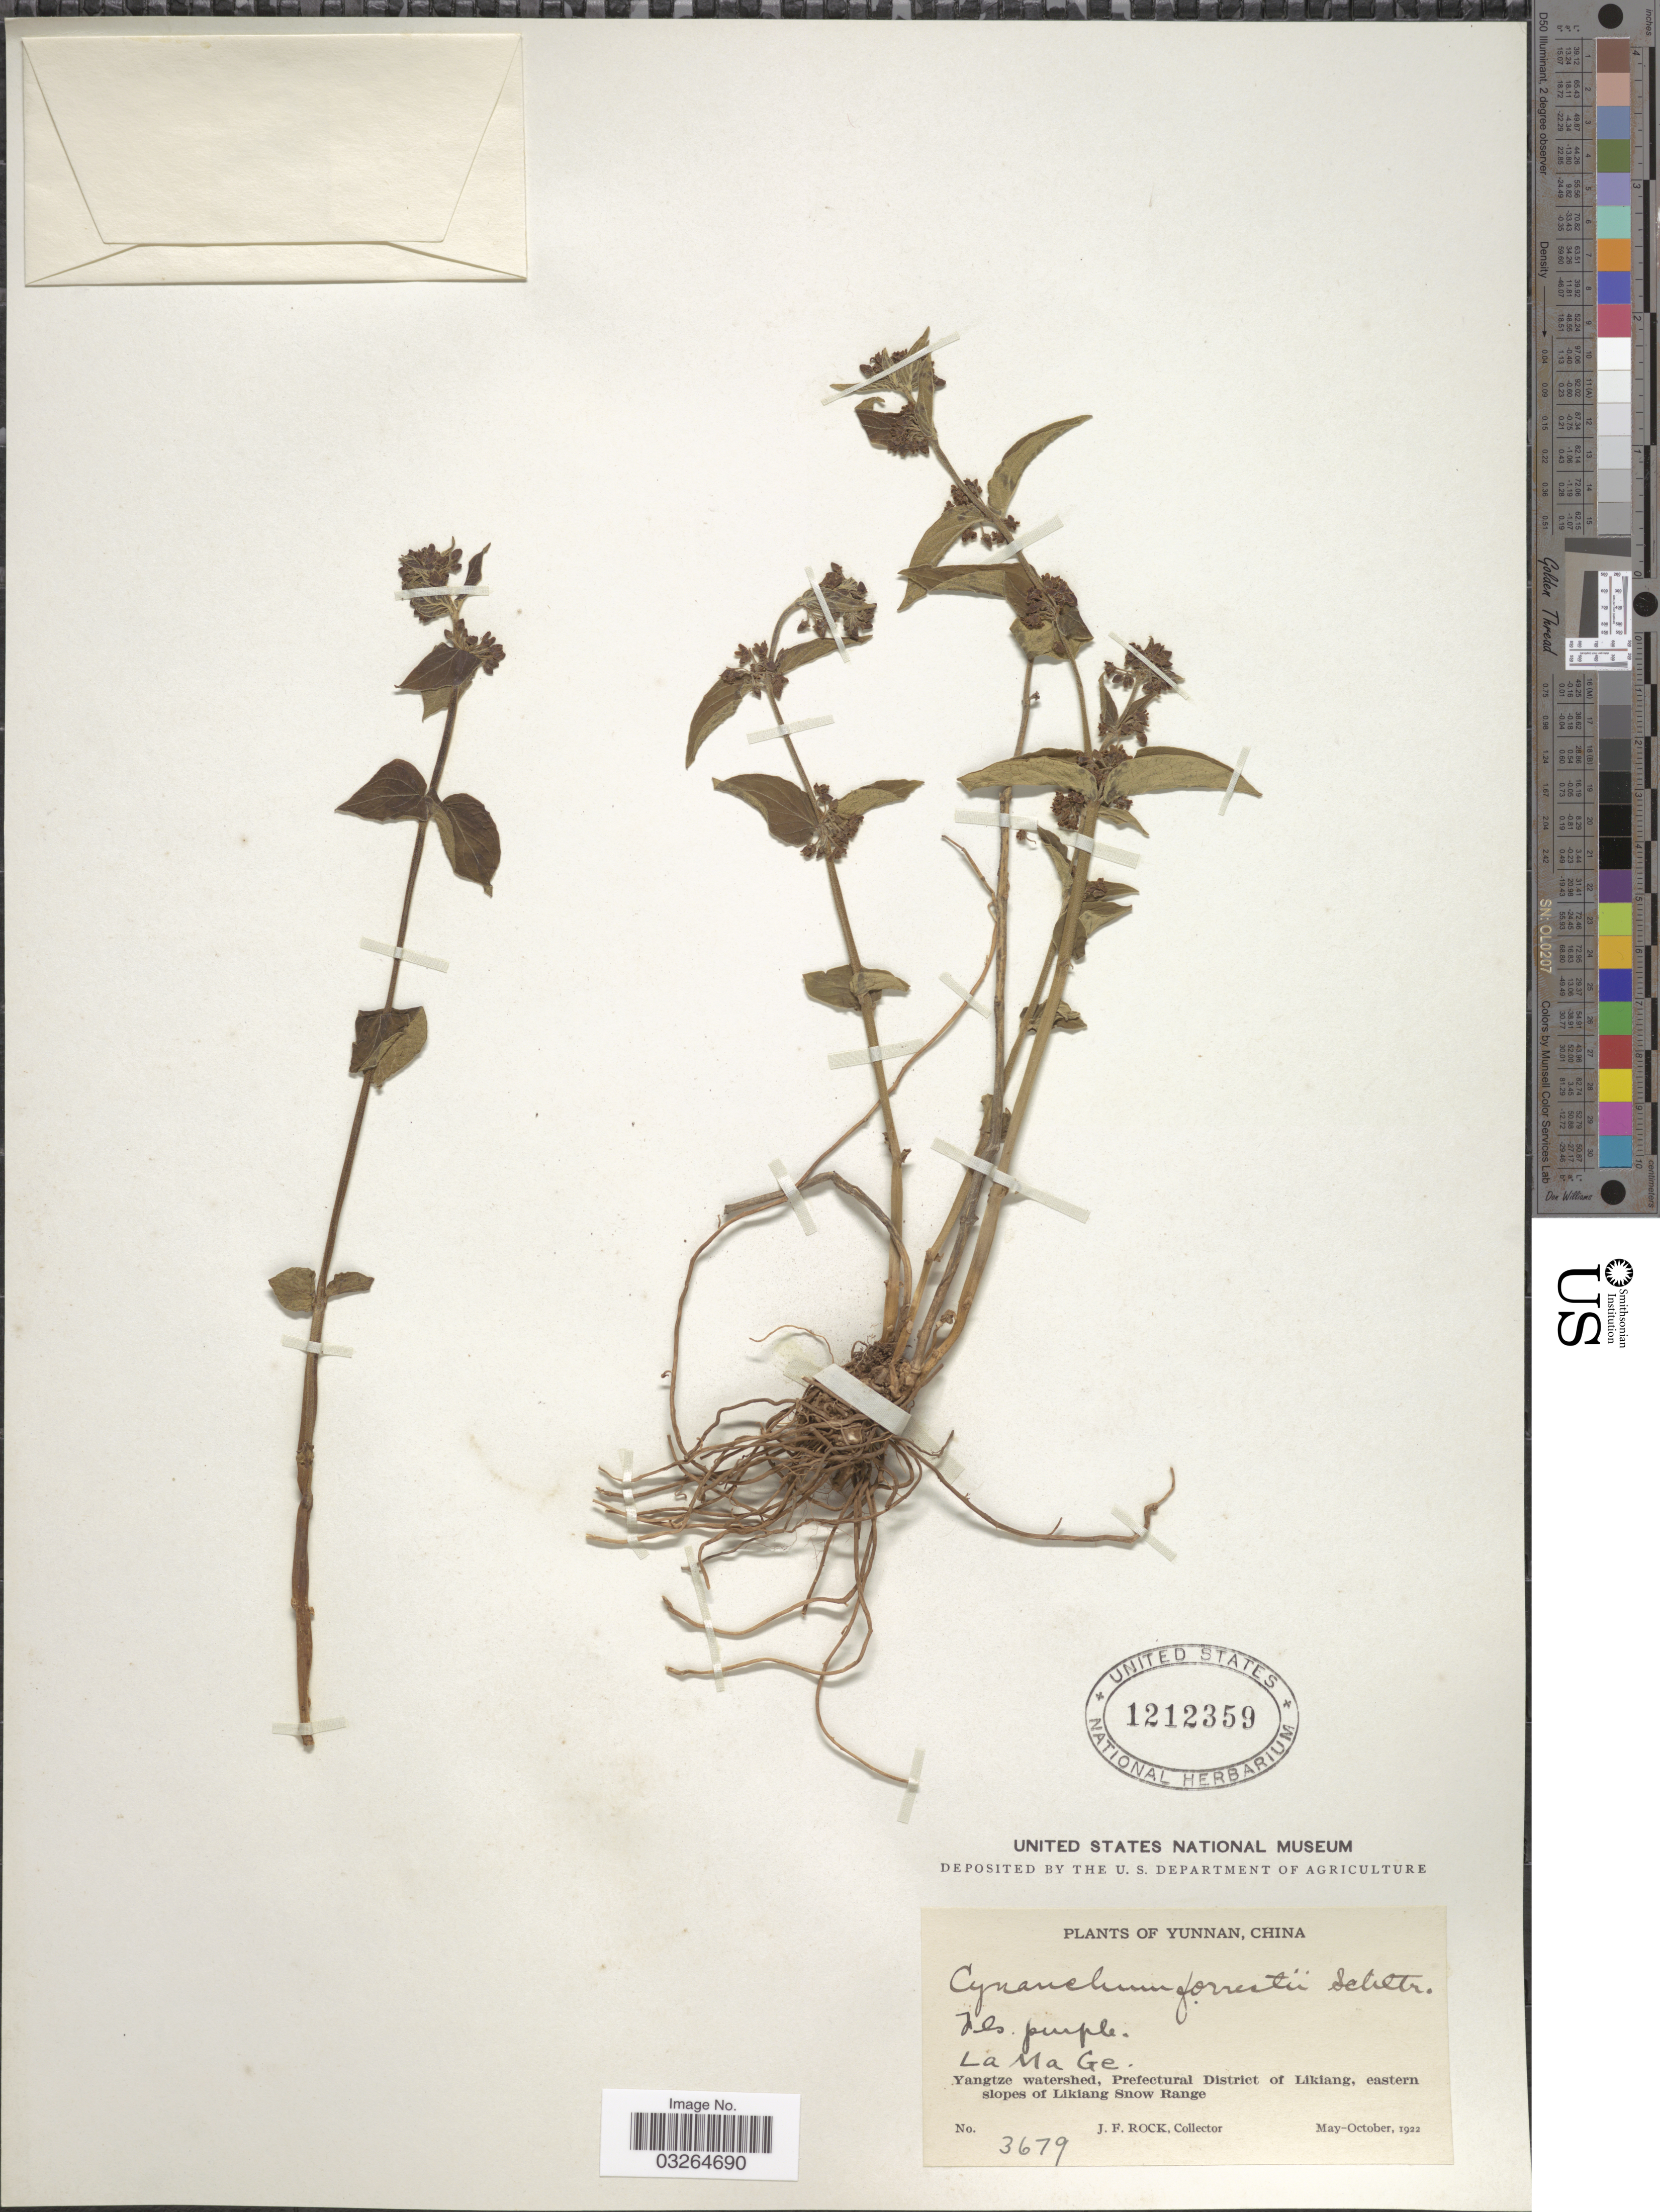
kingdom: Plantae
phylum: Tracheophyta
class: Magnoliopsida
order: Gentianales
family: Apocynaceae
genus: Cynanchum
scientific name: Cynanchum forrestii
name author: Schltr.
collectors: J. Rock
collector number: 6379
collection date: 1922-05/1922-10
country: China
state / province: Yunnan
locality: La Ma Ge. Yangtze watershed, Prefectural District of Likiang, eastern slopes of Likiang Snow Range.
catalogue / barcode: US 1212359